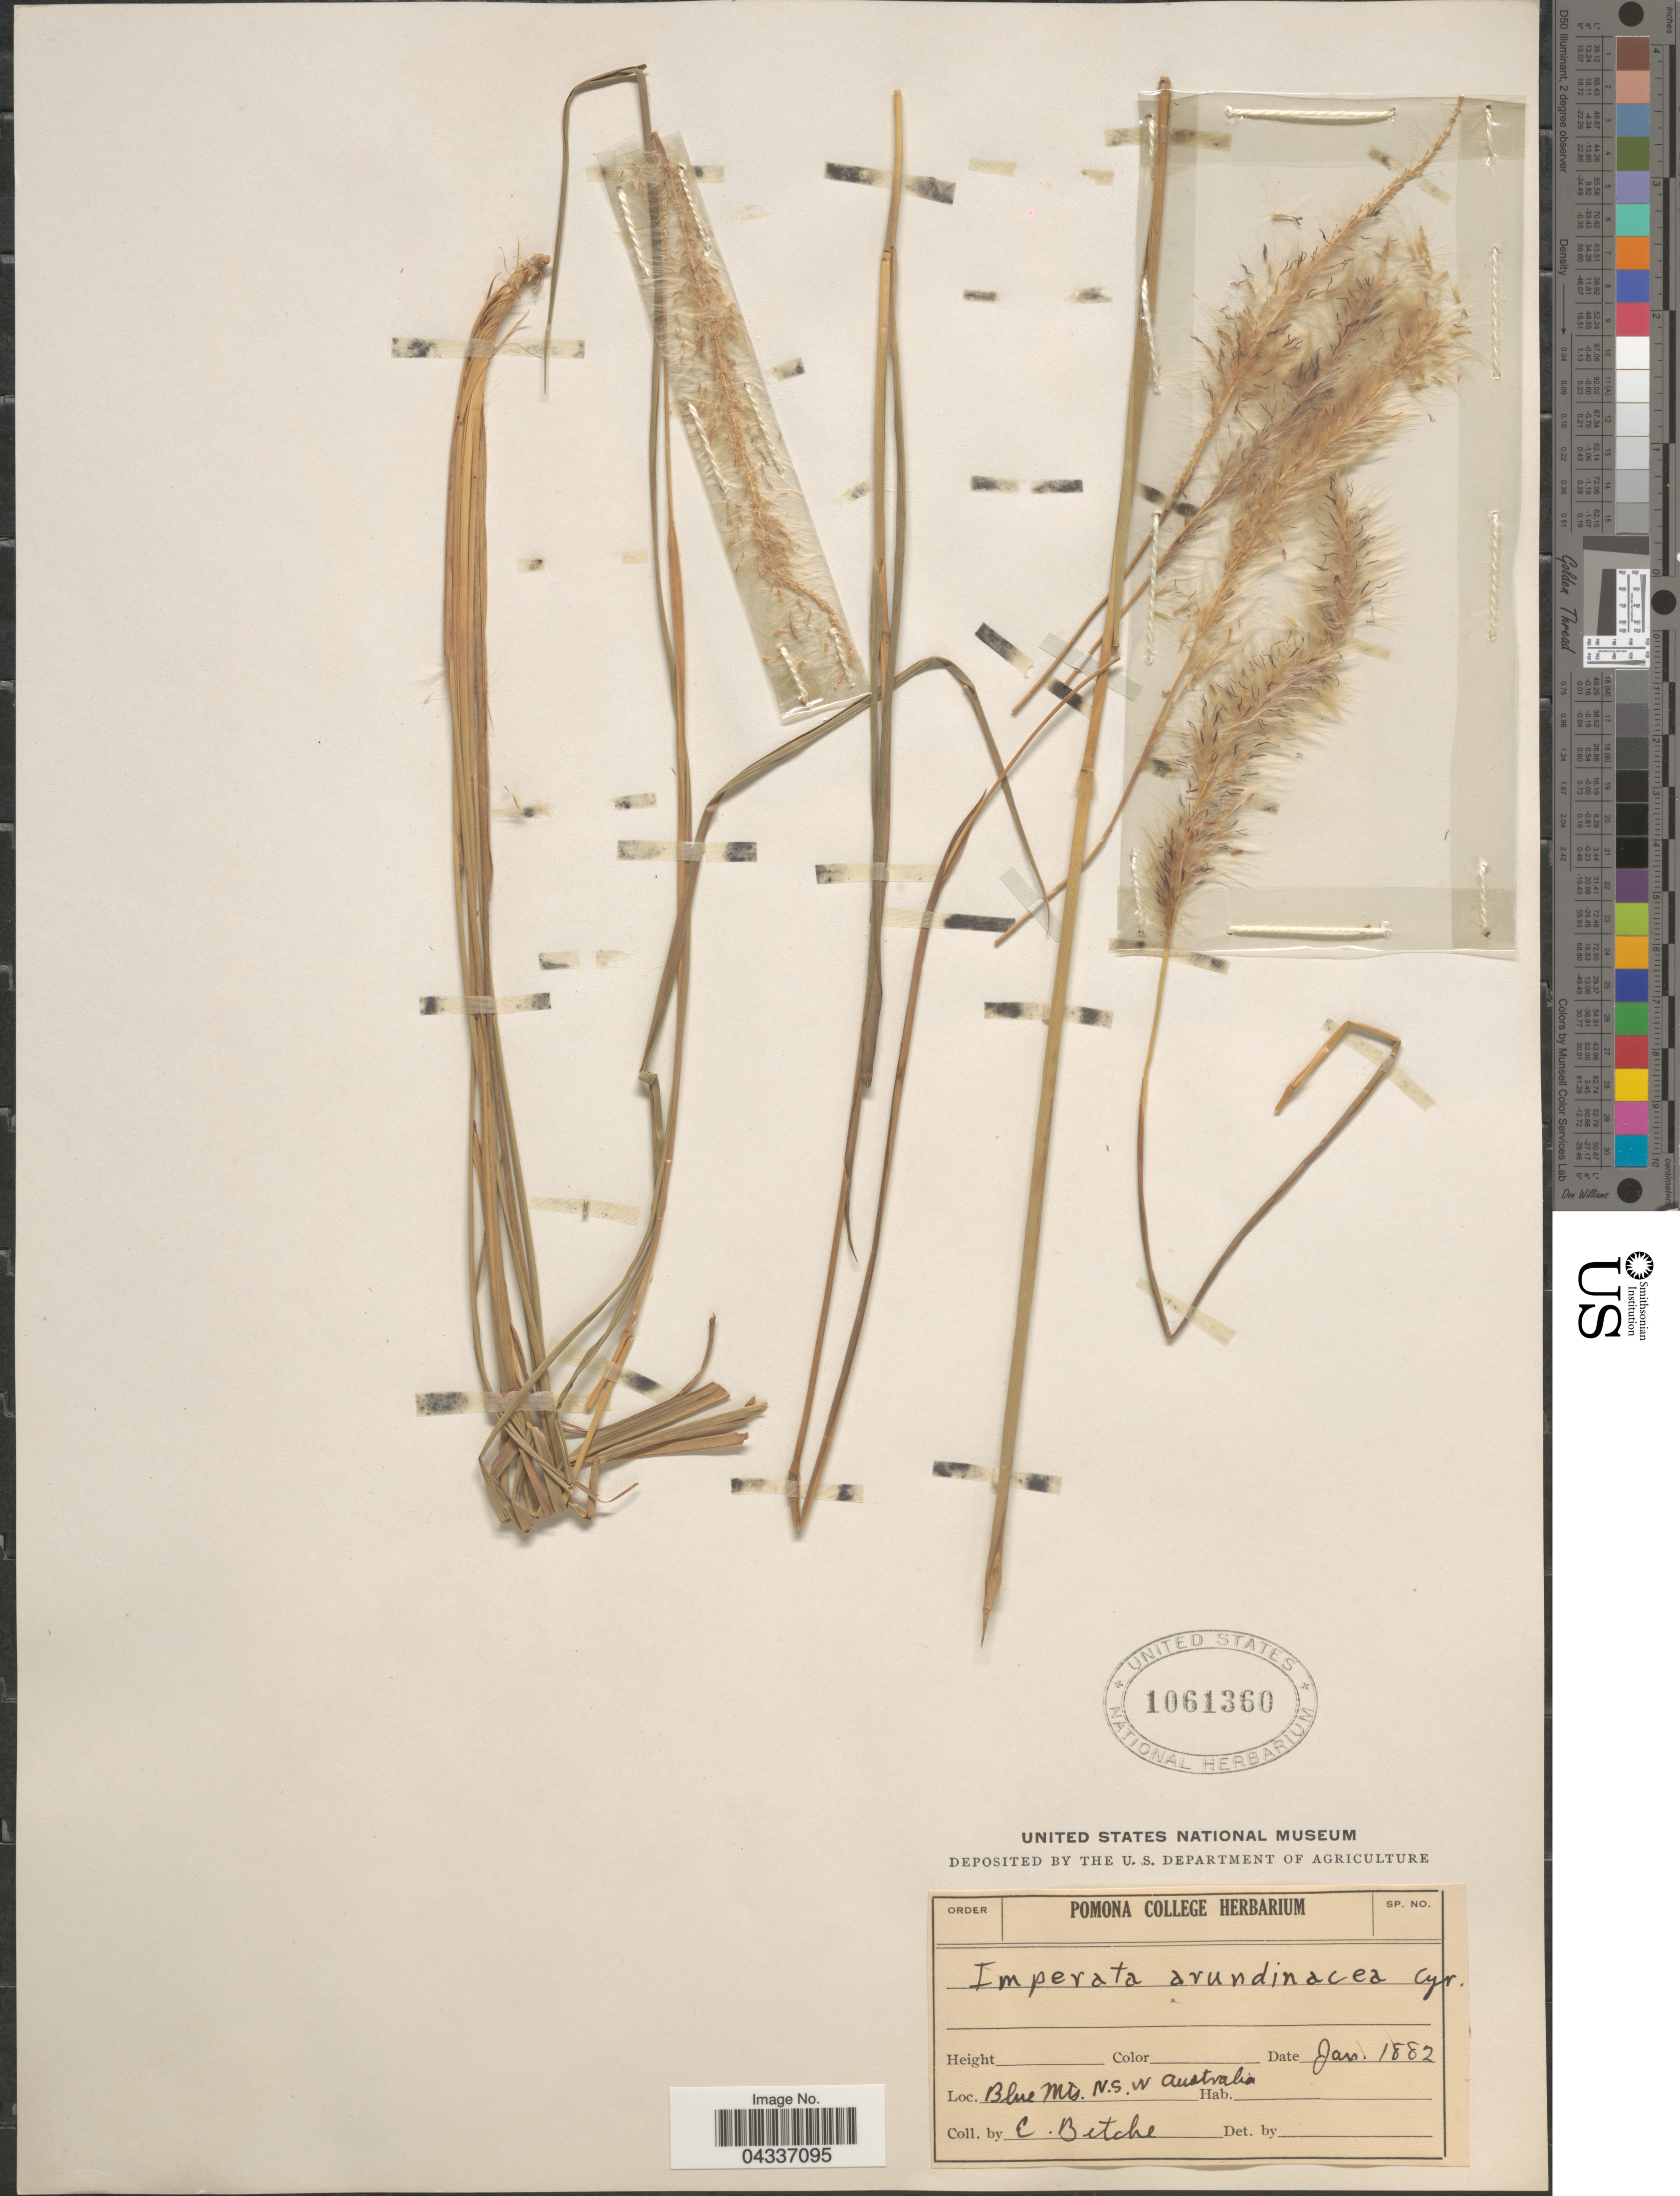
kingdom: Plantae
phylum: Tracheophyta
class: Liliopsida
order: Poales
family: Poaceae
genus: Imperata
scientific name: Imperata cylindrica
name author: (L.) P. Beauv.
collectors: E. Betche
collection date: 1882-01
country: Australia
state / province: New South Wales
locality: Blue Mts.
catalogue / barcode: US 1061360